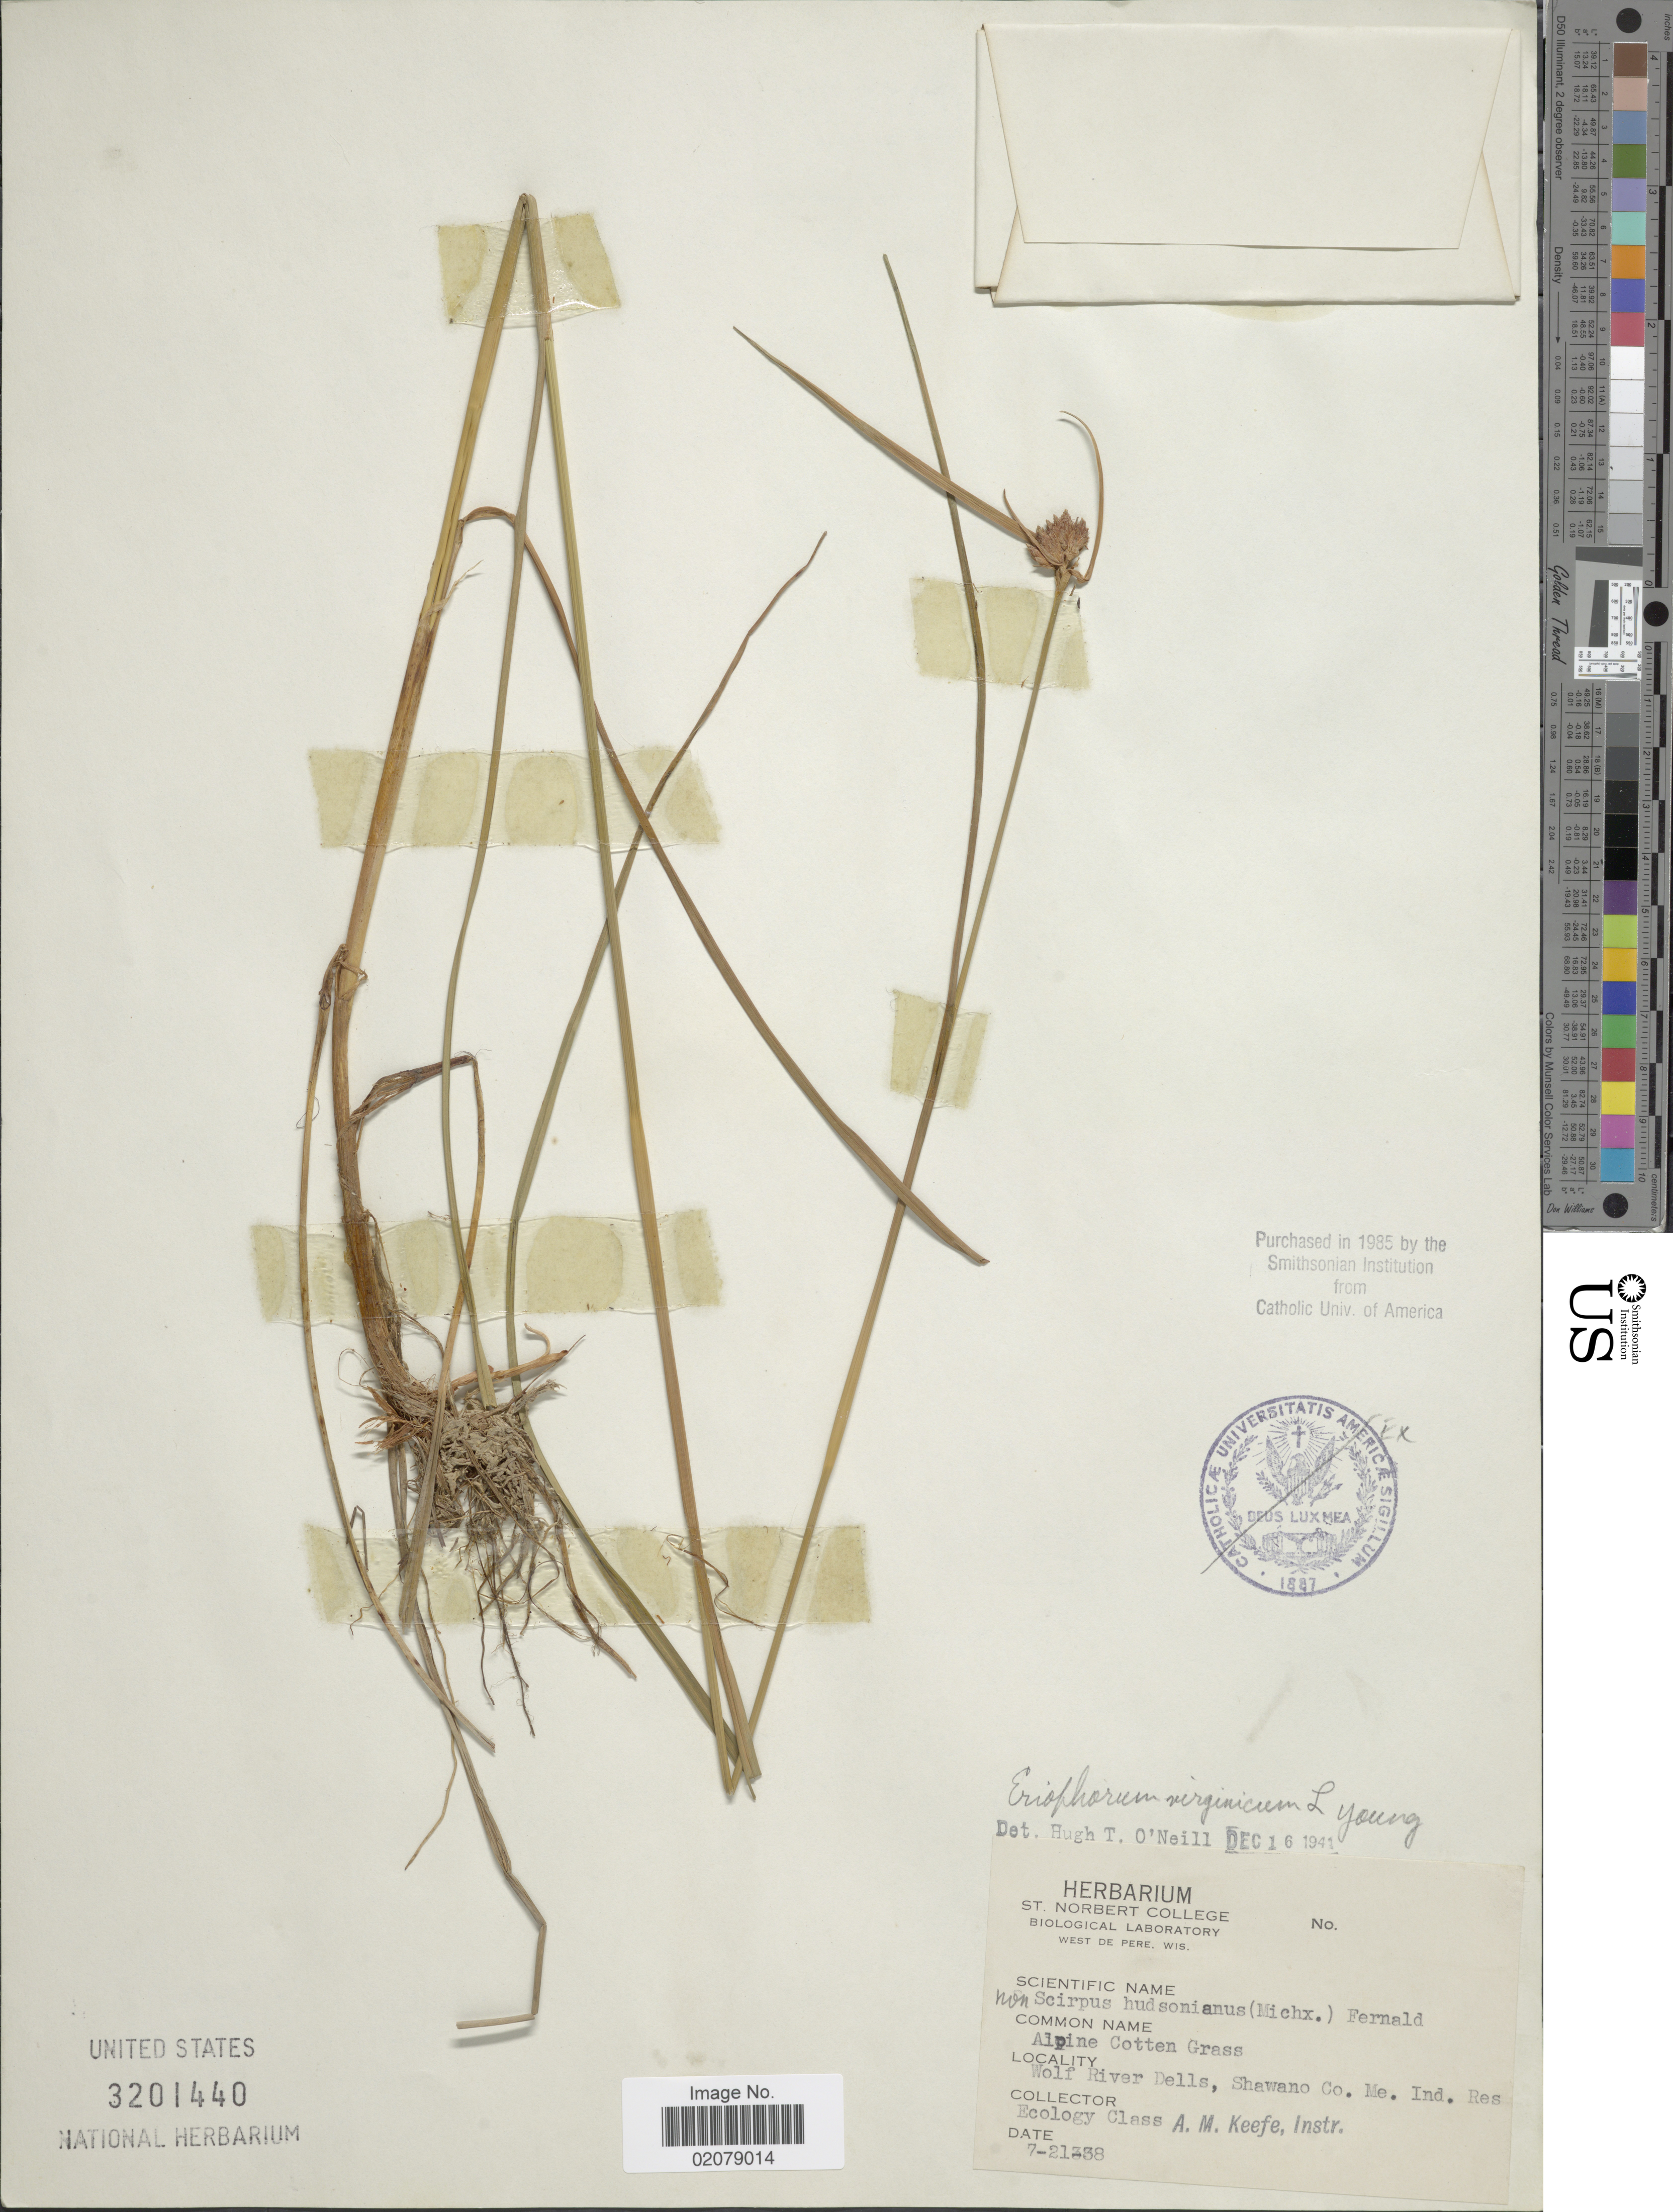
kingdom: Plantae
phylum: Tracheophyta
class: Liliopsida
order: Poales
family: Cyperaceae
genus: Eriophorum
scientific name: Eriophorum virginicum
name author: L.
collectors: Ecology class & A. Keefe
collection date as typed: Transcribed d/m/y: 21/7/38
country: United States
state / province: Indiana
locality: Wolf River Dells, Shawano Co., Me., Ind. Res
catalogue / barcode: US 3201440